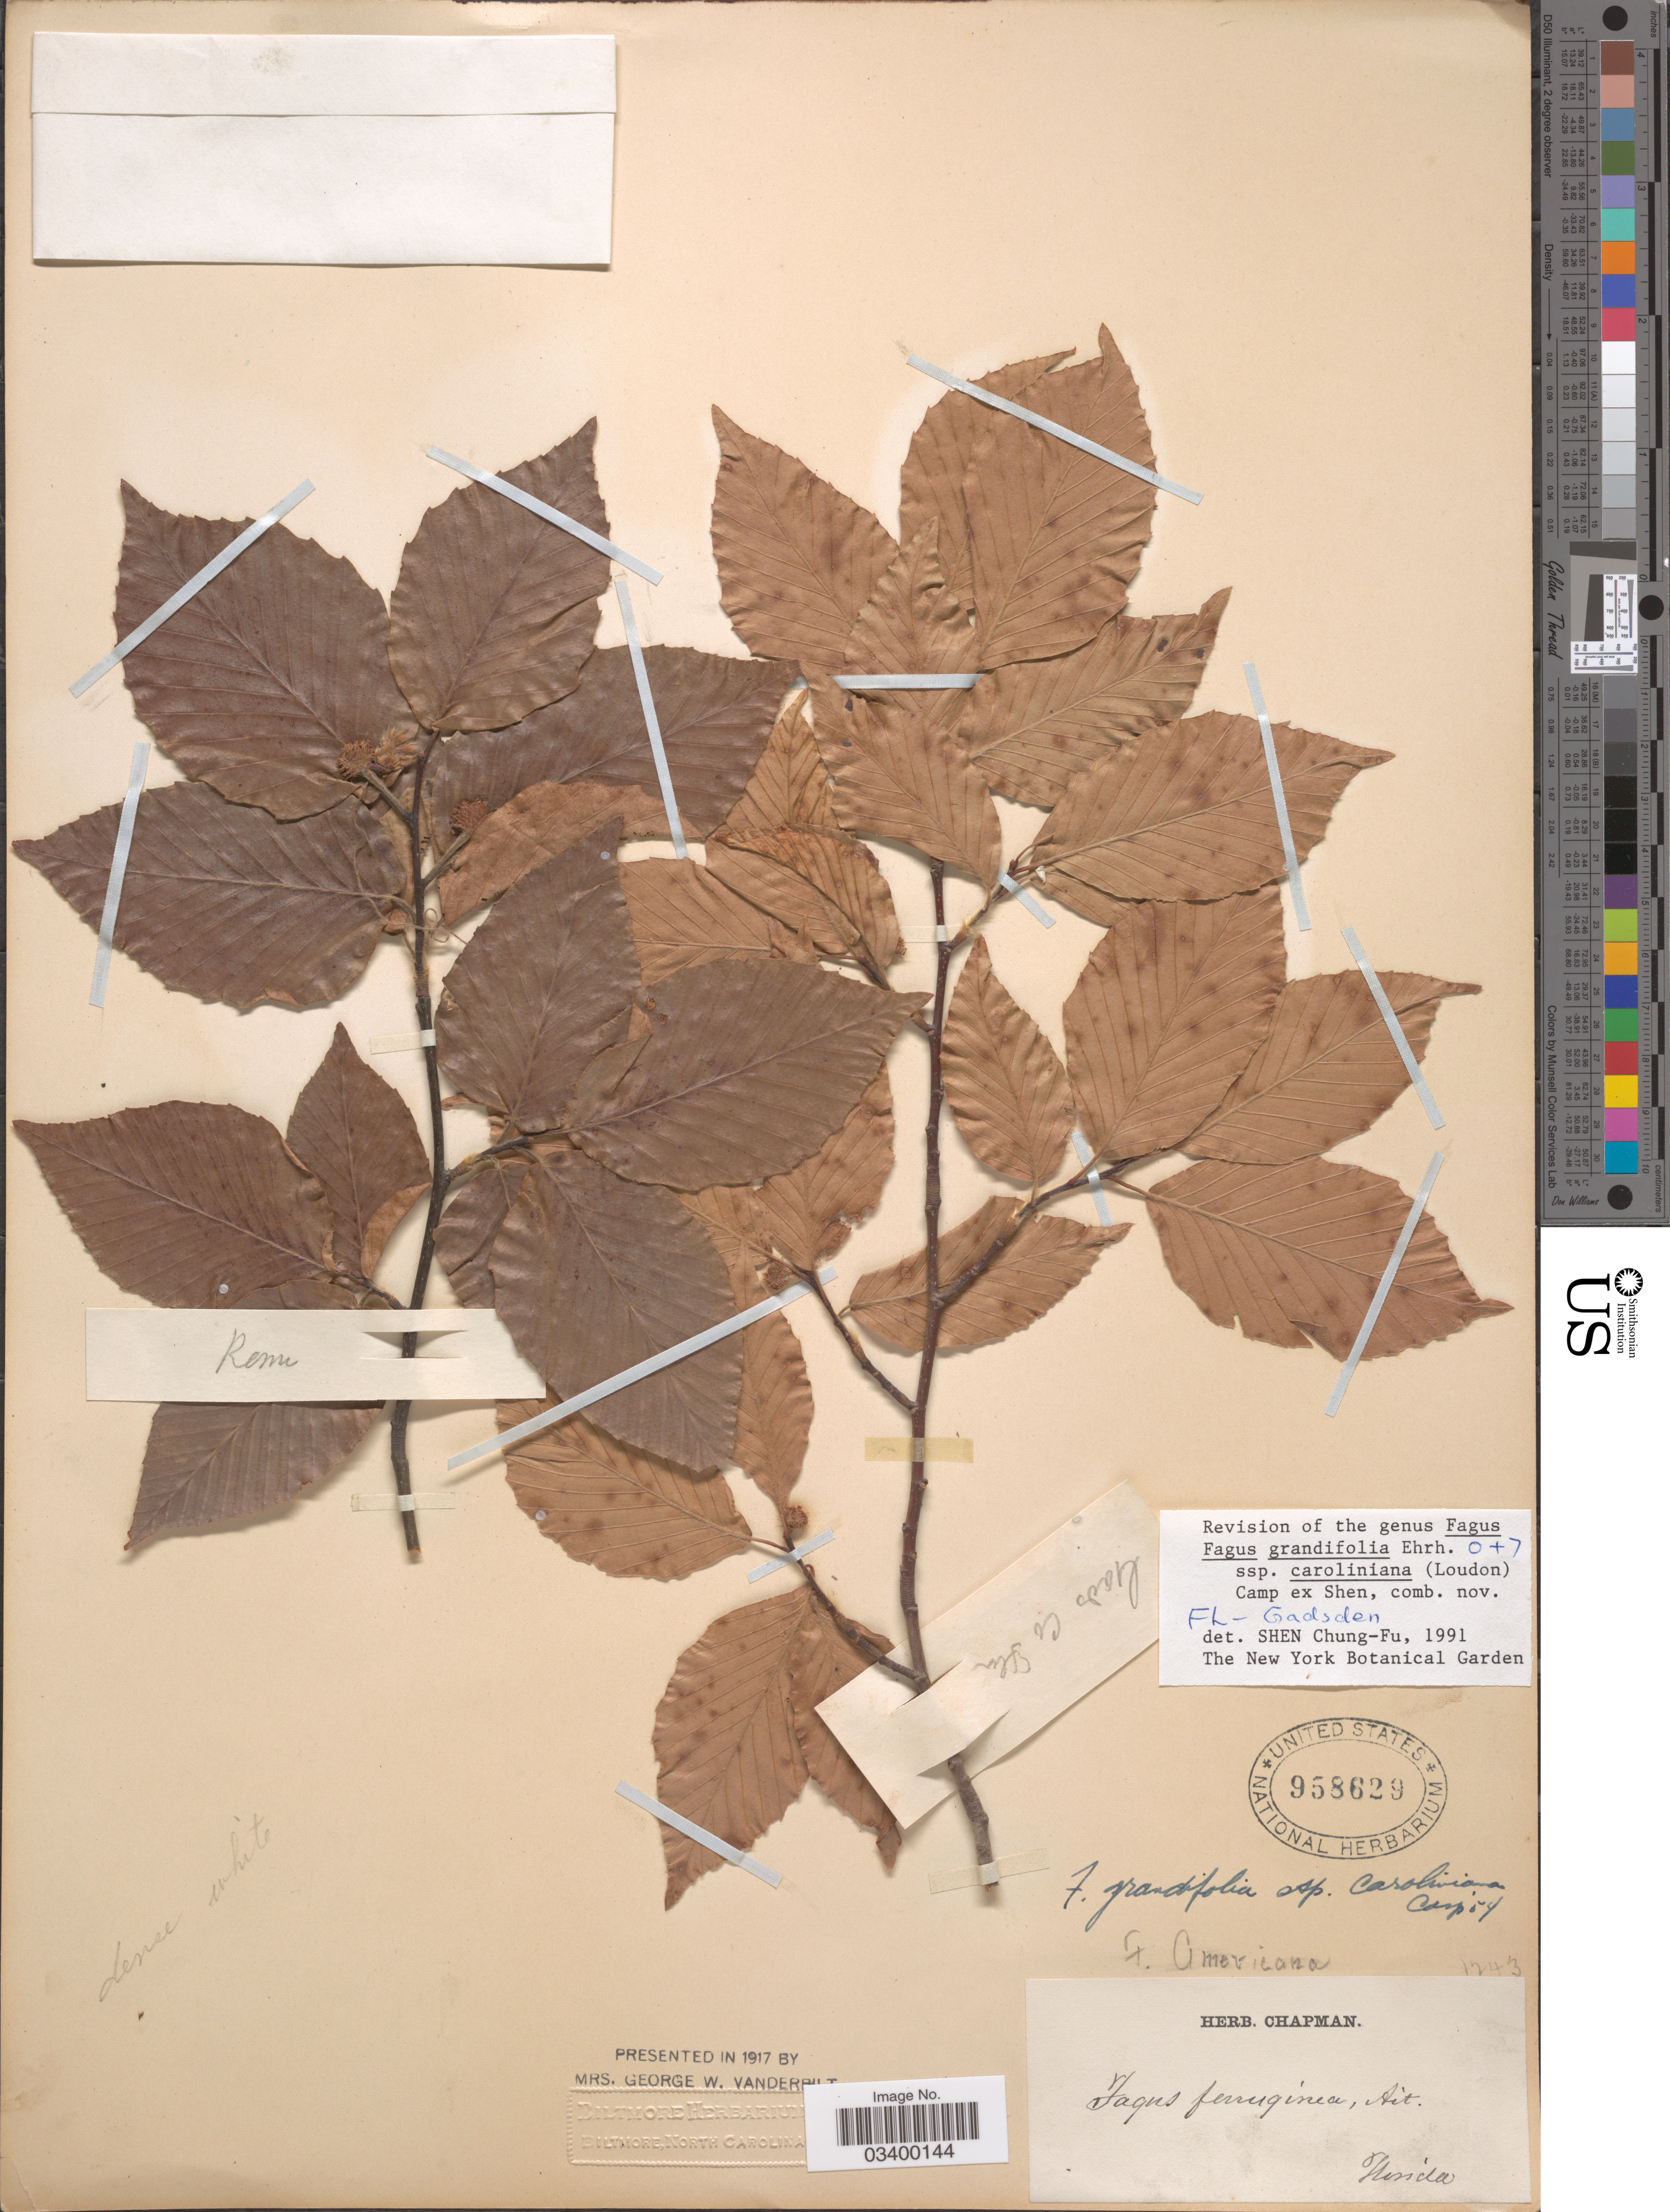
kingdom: Plantae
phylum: Tracheophyta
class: Magnoliopsida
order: Fagales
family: Fagaceae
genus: Fagus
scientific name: Fagus grandifolia subsp. caroliniana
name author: (Loudon) Fernald & Rehder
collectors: ex herb. Chapman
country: United States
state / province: Florida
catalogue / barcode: US 958629